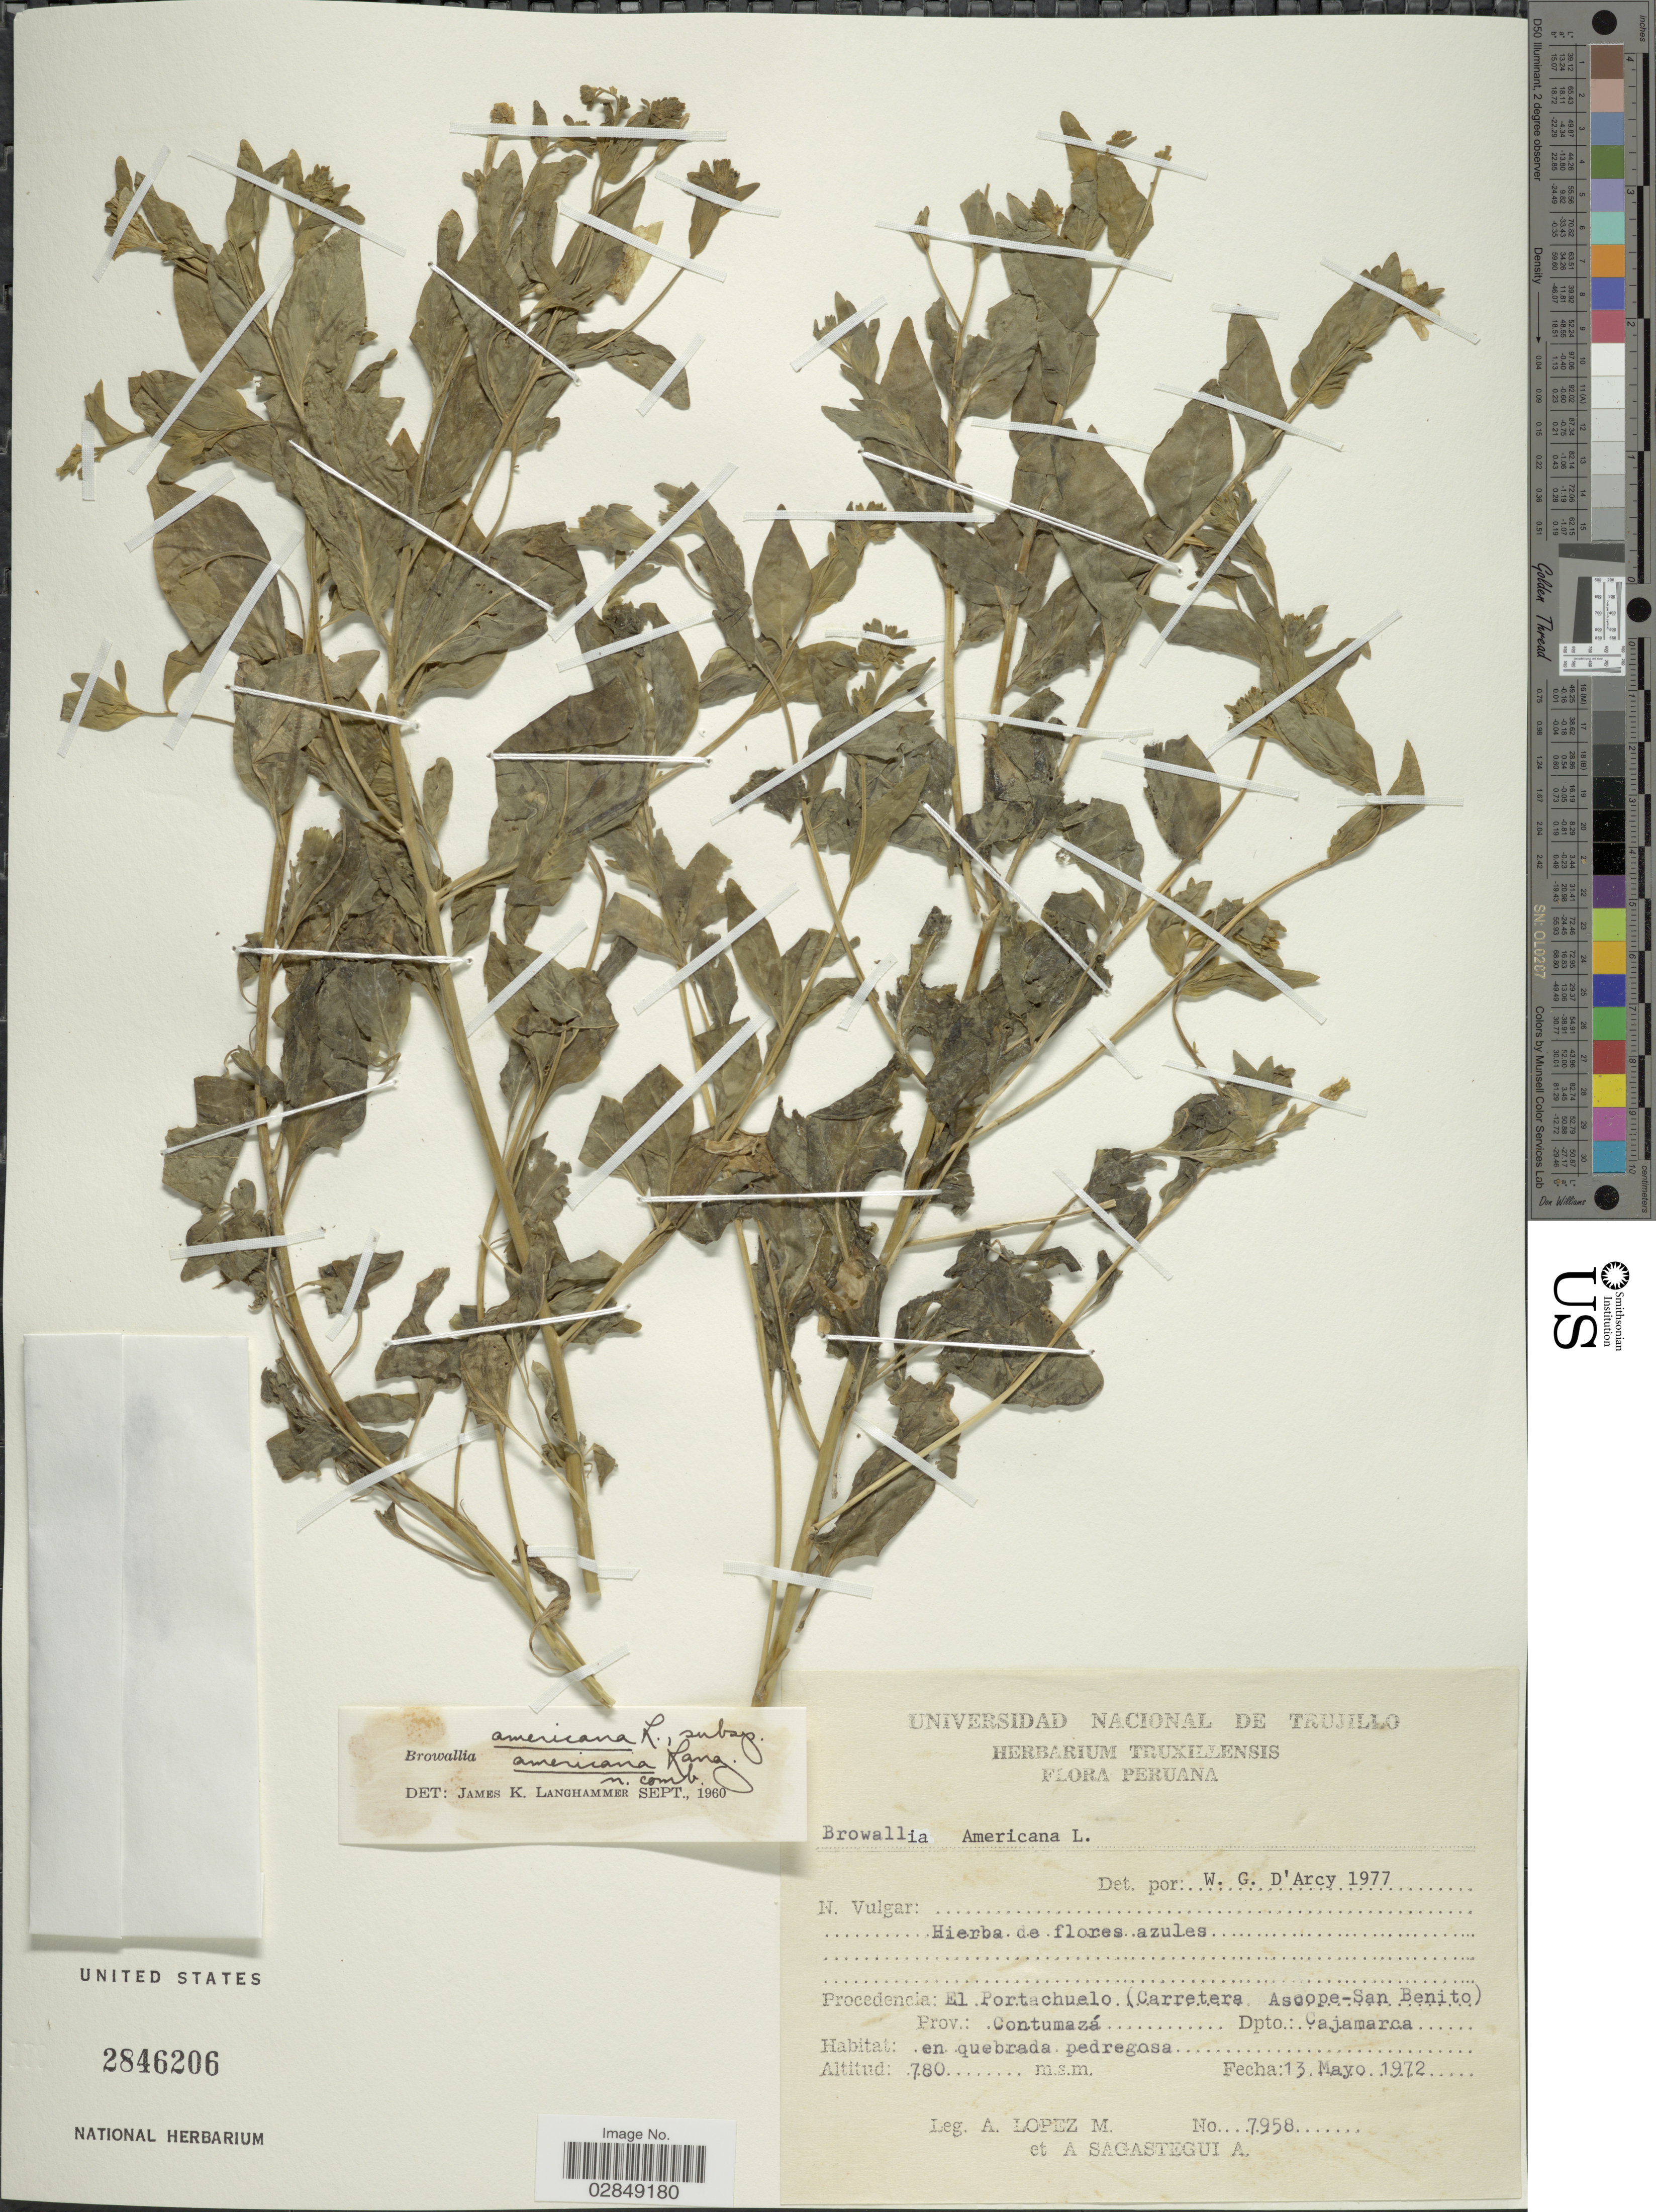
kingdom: Plantae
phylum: Tracheophyta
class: Magnoliopsida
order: Solanales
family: Solanaceae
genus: Browallia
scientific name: Browallia americana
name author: L.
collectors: A. López M. & A. Sagástegui A.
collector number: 7958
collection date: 1972-05-13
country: Peru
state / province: Cajamarca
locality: El Portachuelo (Carretera Asoope- San Benito). Prov.: Contumazá. Dpto: Cajamarca.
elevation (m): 780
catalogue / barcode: US 2846206